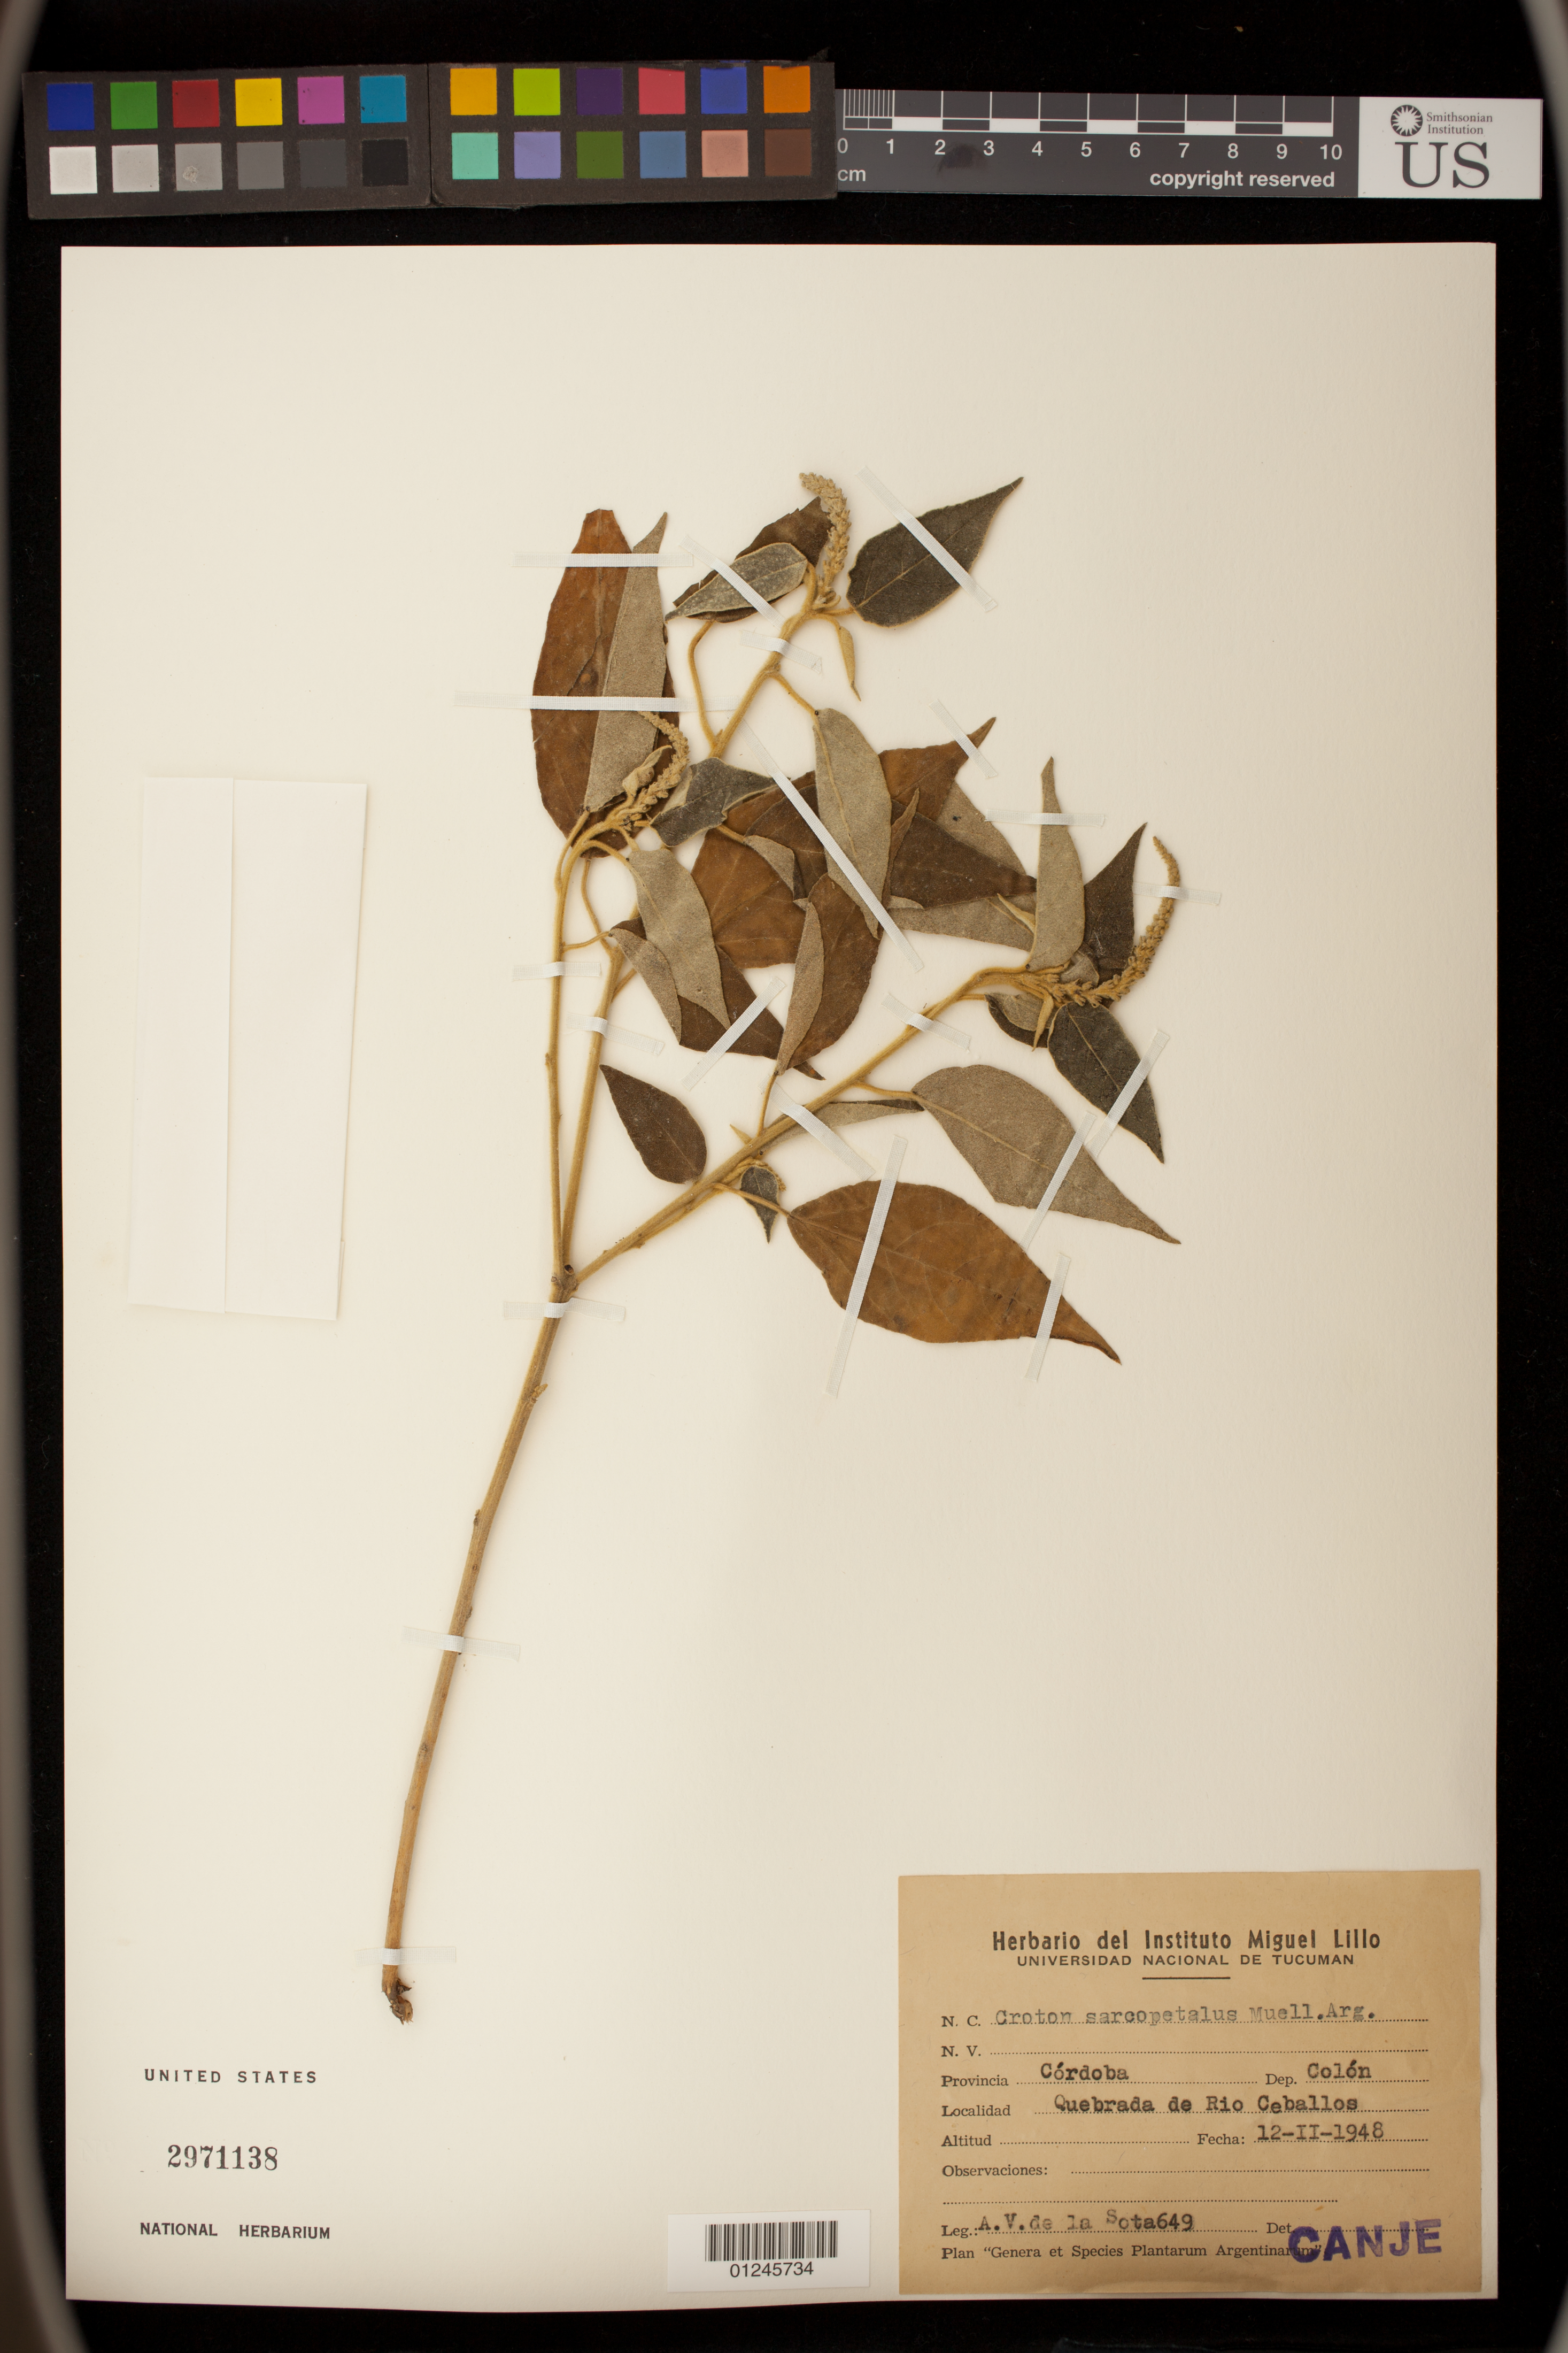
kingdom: Plantae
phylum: Tracheophyta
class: Magnoliopsida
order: Malpighiales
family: Euphorbiaceae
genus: Croton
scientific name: Croton sarcopetalus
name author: Müll. Arg.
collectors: A. V de Sota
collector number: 649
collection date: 1948-02-12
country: Argentina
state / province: Cordoba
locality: Colon.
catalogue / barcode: US 2971138